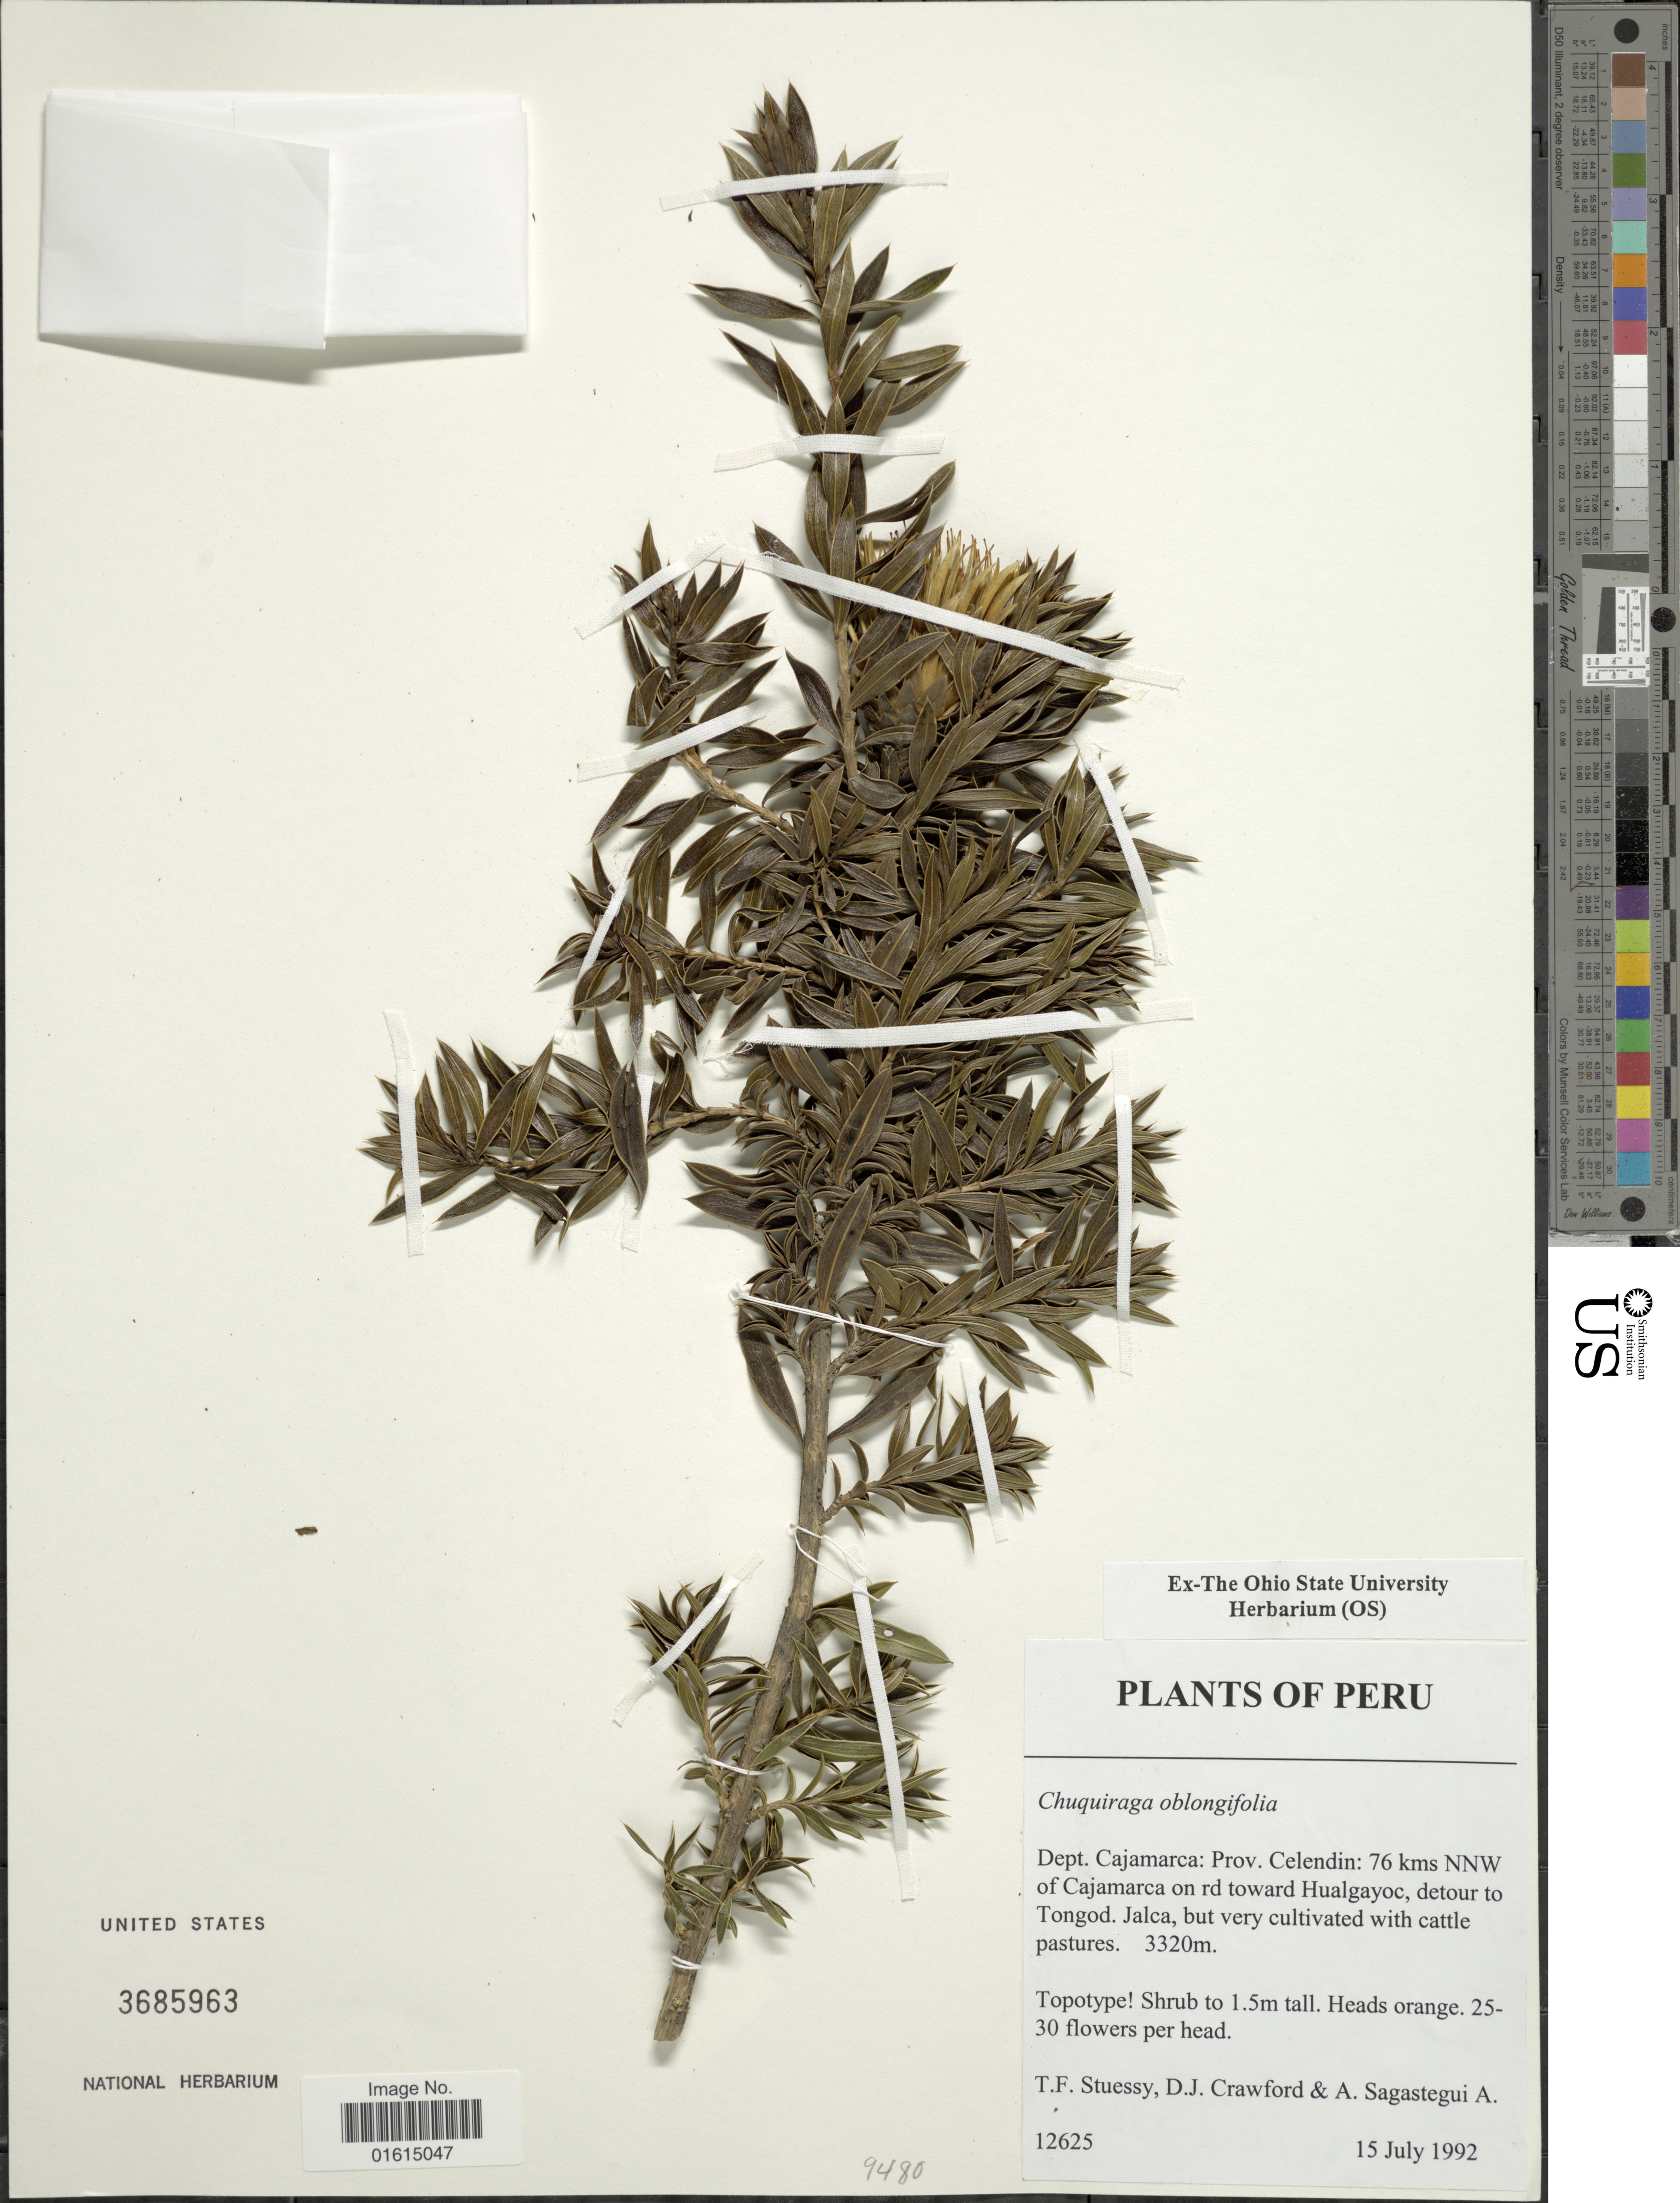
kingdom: Plantae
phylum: Tracheophyta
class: Magnoliopsida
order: Asterales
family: Asteraceae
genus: Chuquiraga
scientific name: Chuquiraga oblongifolia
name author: Sagást. & Sánchez Vega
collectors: T. Stuessy, D. Crawford & A. Sagástegui A.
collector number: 12625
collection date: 1992-07-15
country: Peru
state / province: Cajamarca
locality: Dept. Cajamarca, Prov. Celendin, 76 kms NNW of Cajamarca on rd toward Hualgayoc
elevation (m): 3320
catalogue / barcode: US 3685963